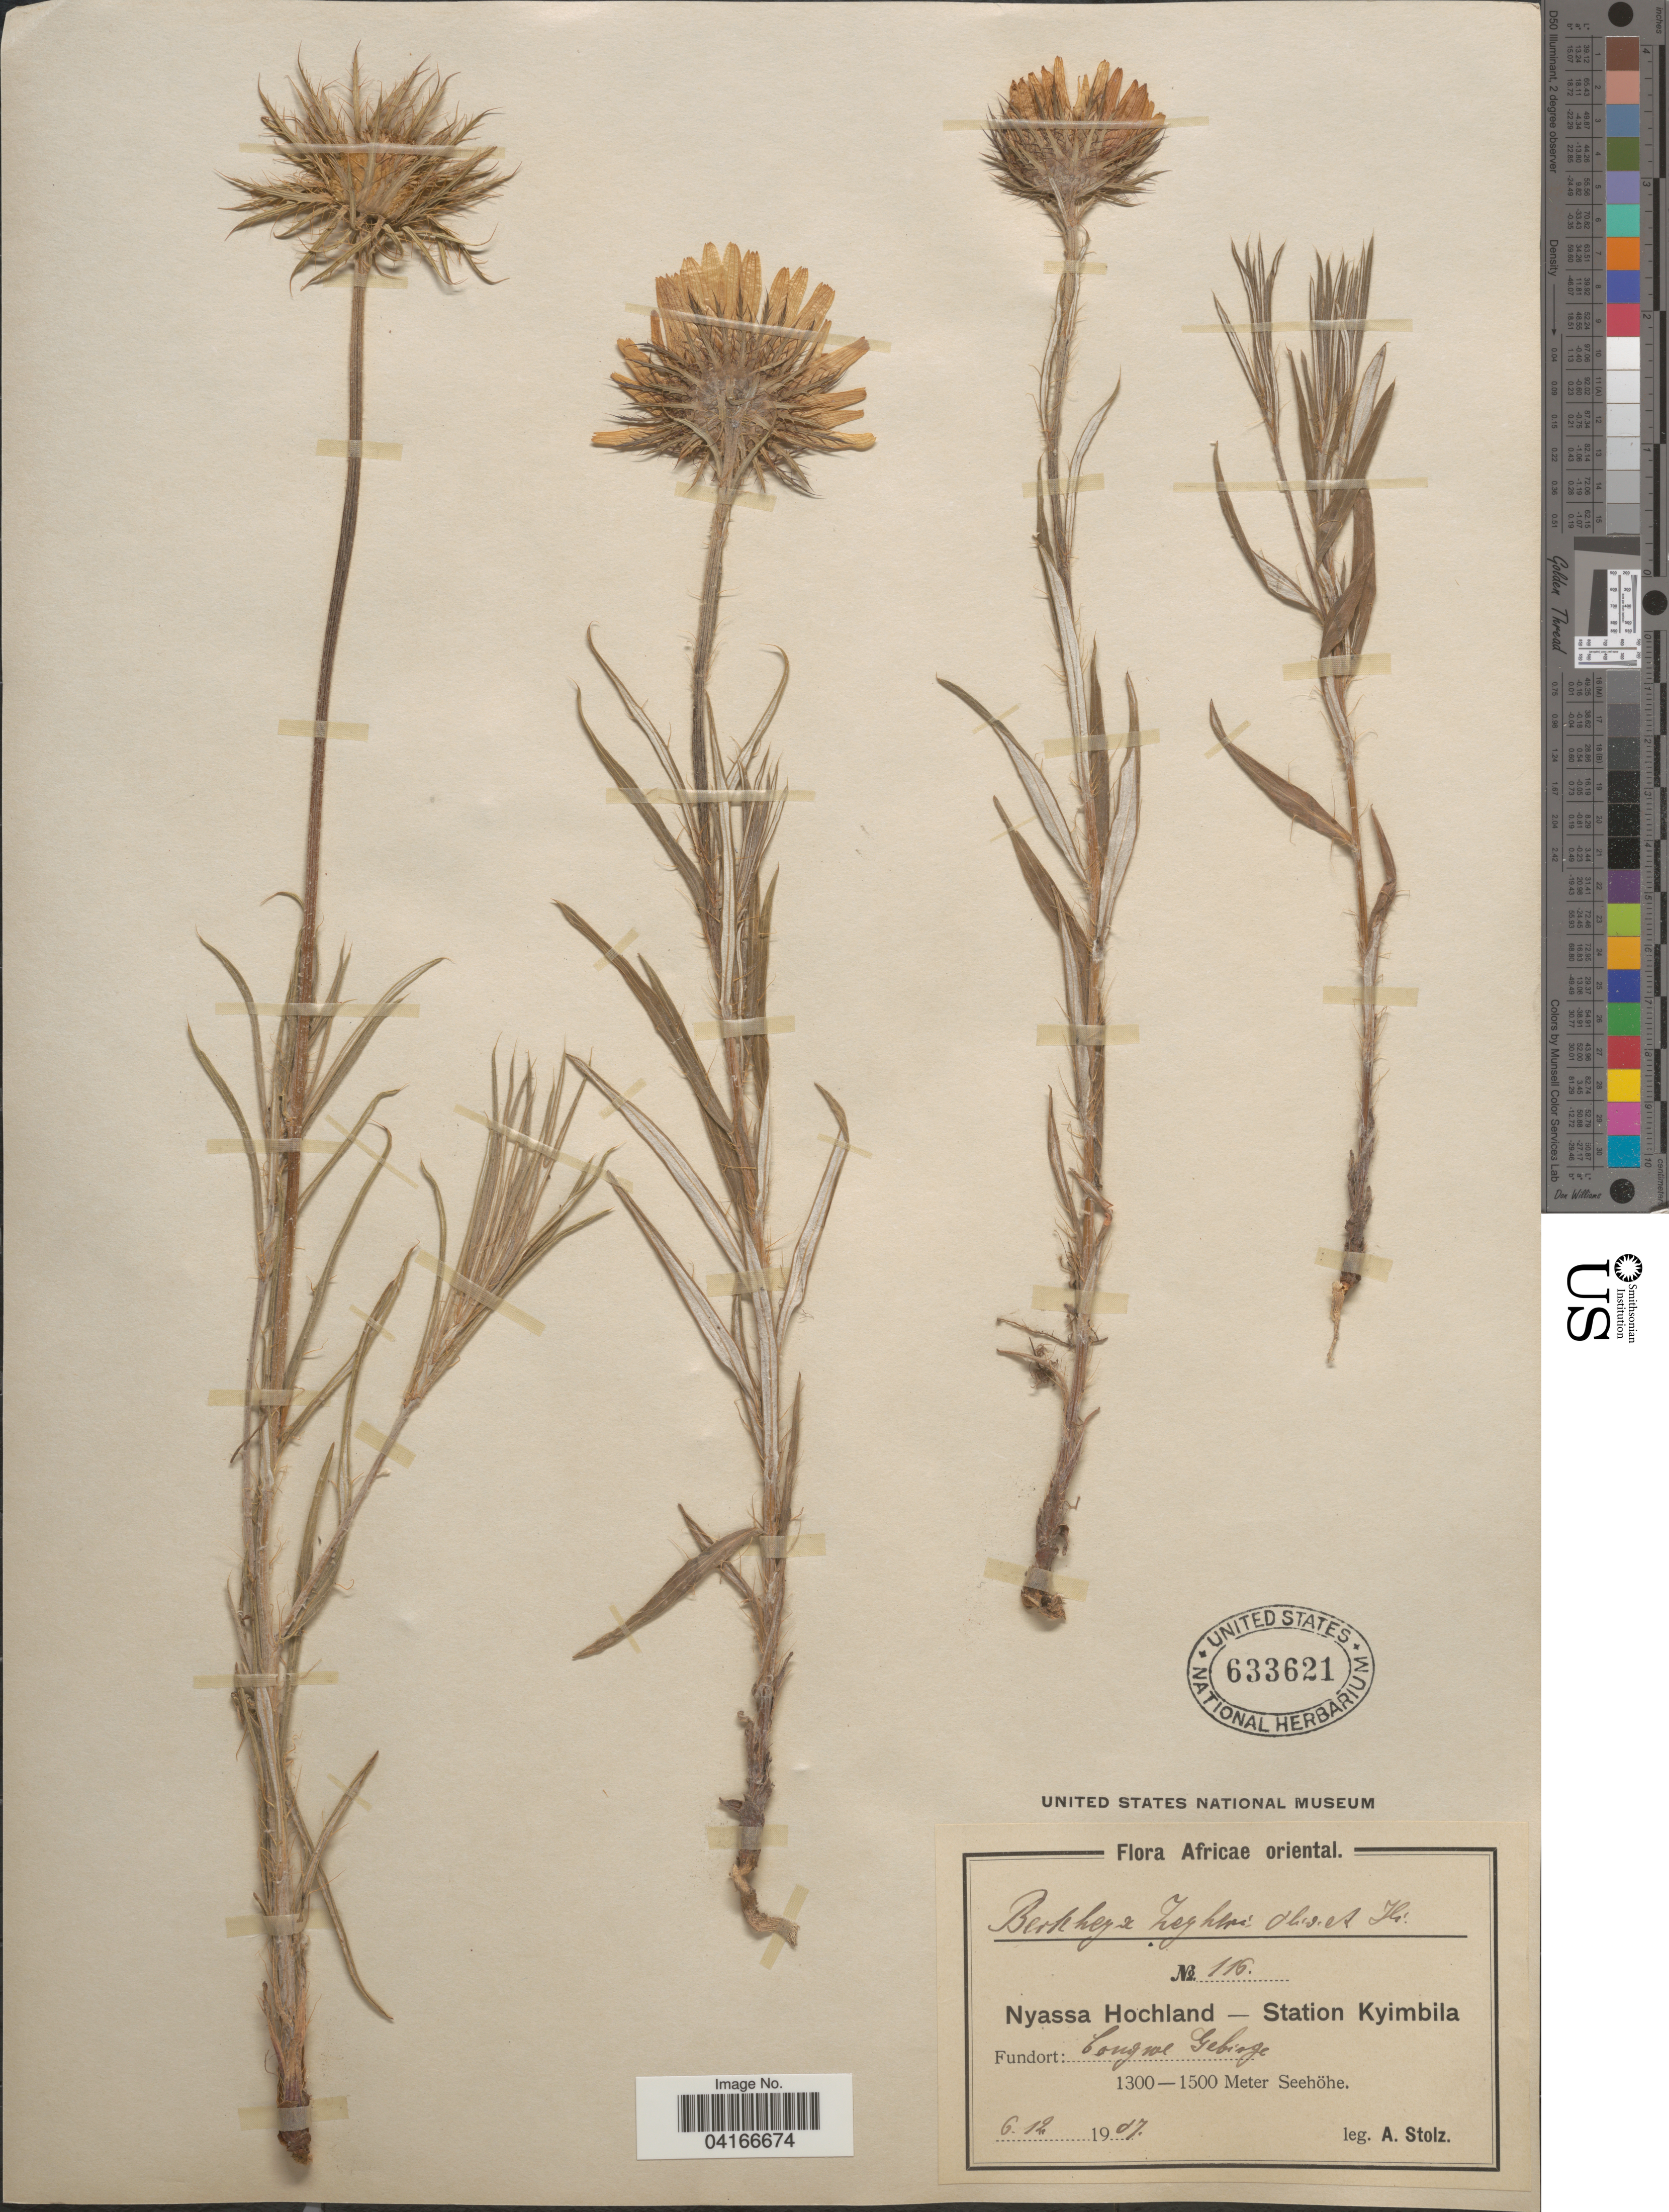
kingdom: Plantae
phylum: Tracheophyta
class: Magnoliopsida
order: Asterales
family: Asteraceae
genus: Berkheya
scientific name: Berkheya zeyheri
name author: (Sond. & Harv.) Oliv. & Hiern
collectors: A. Stolz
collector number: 116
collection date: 1907-12-06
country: Malawi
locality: Africae oriental. Nyassa Hochland - Station Kyimbila. Fundort: Congsol [interpreted] Gebrige.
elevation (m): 1300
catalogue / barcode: US 633621